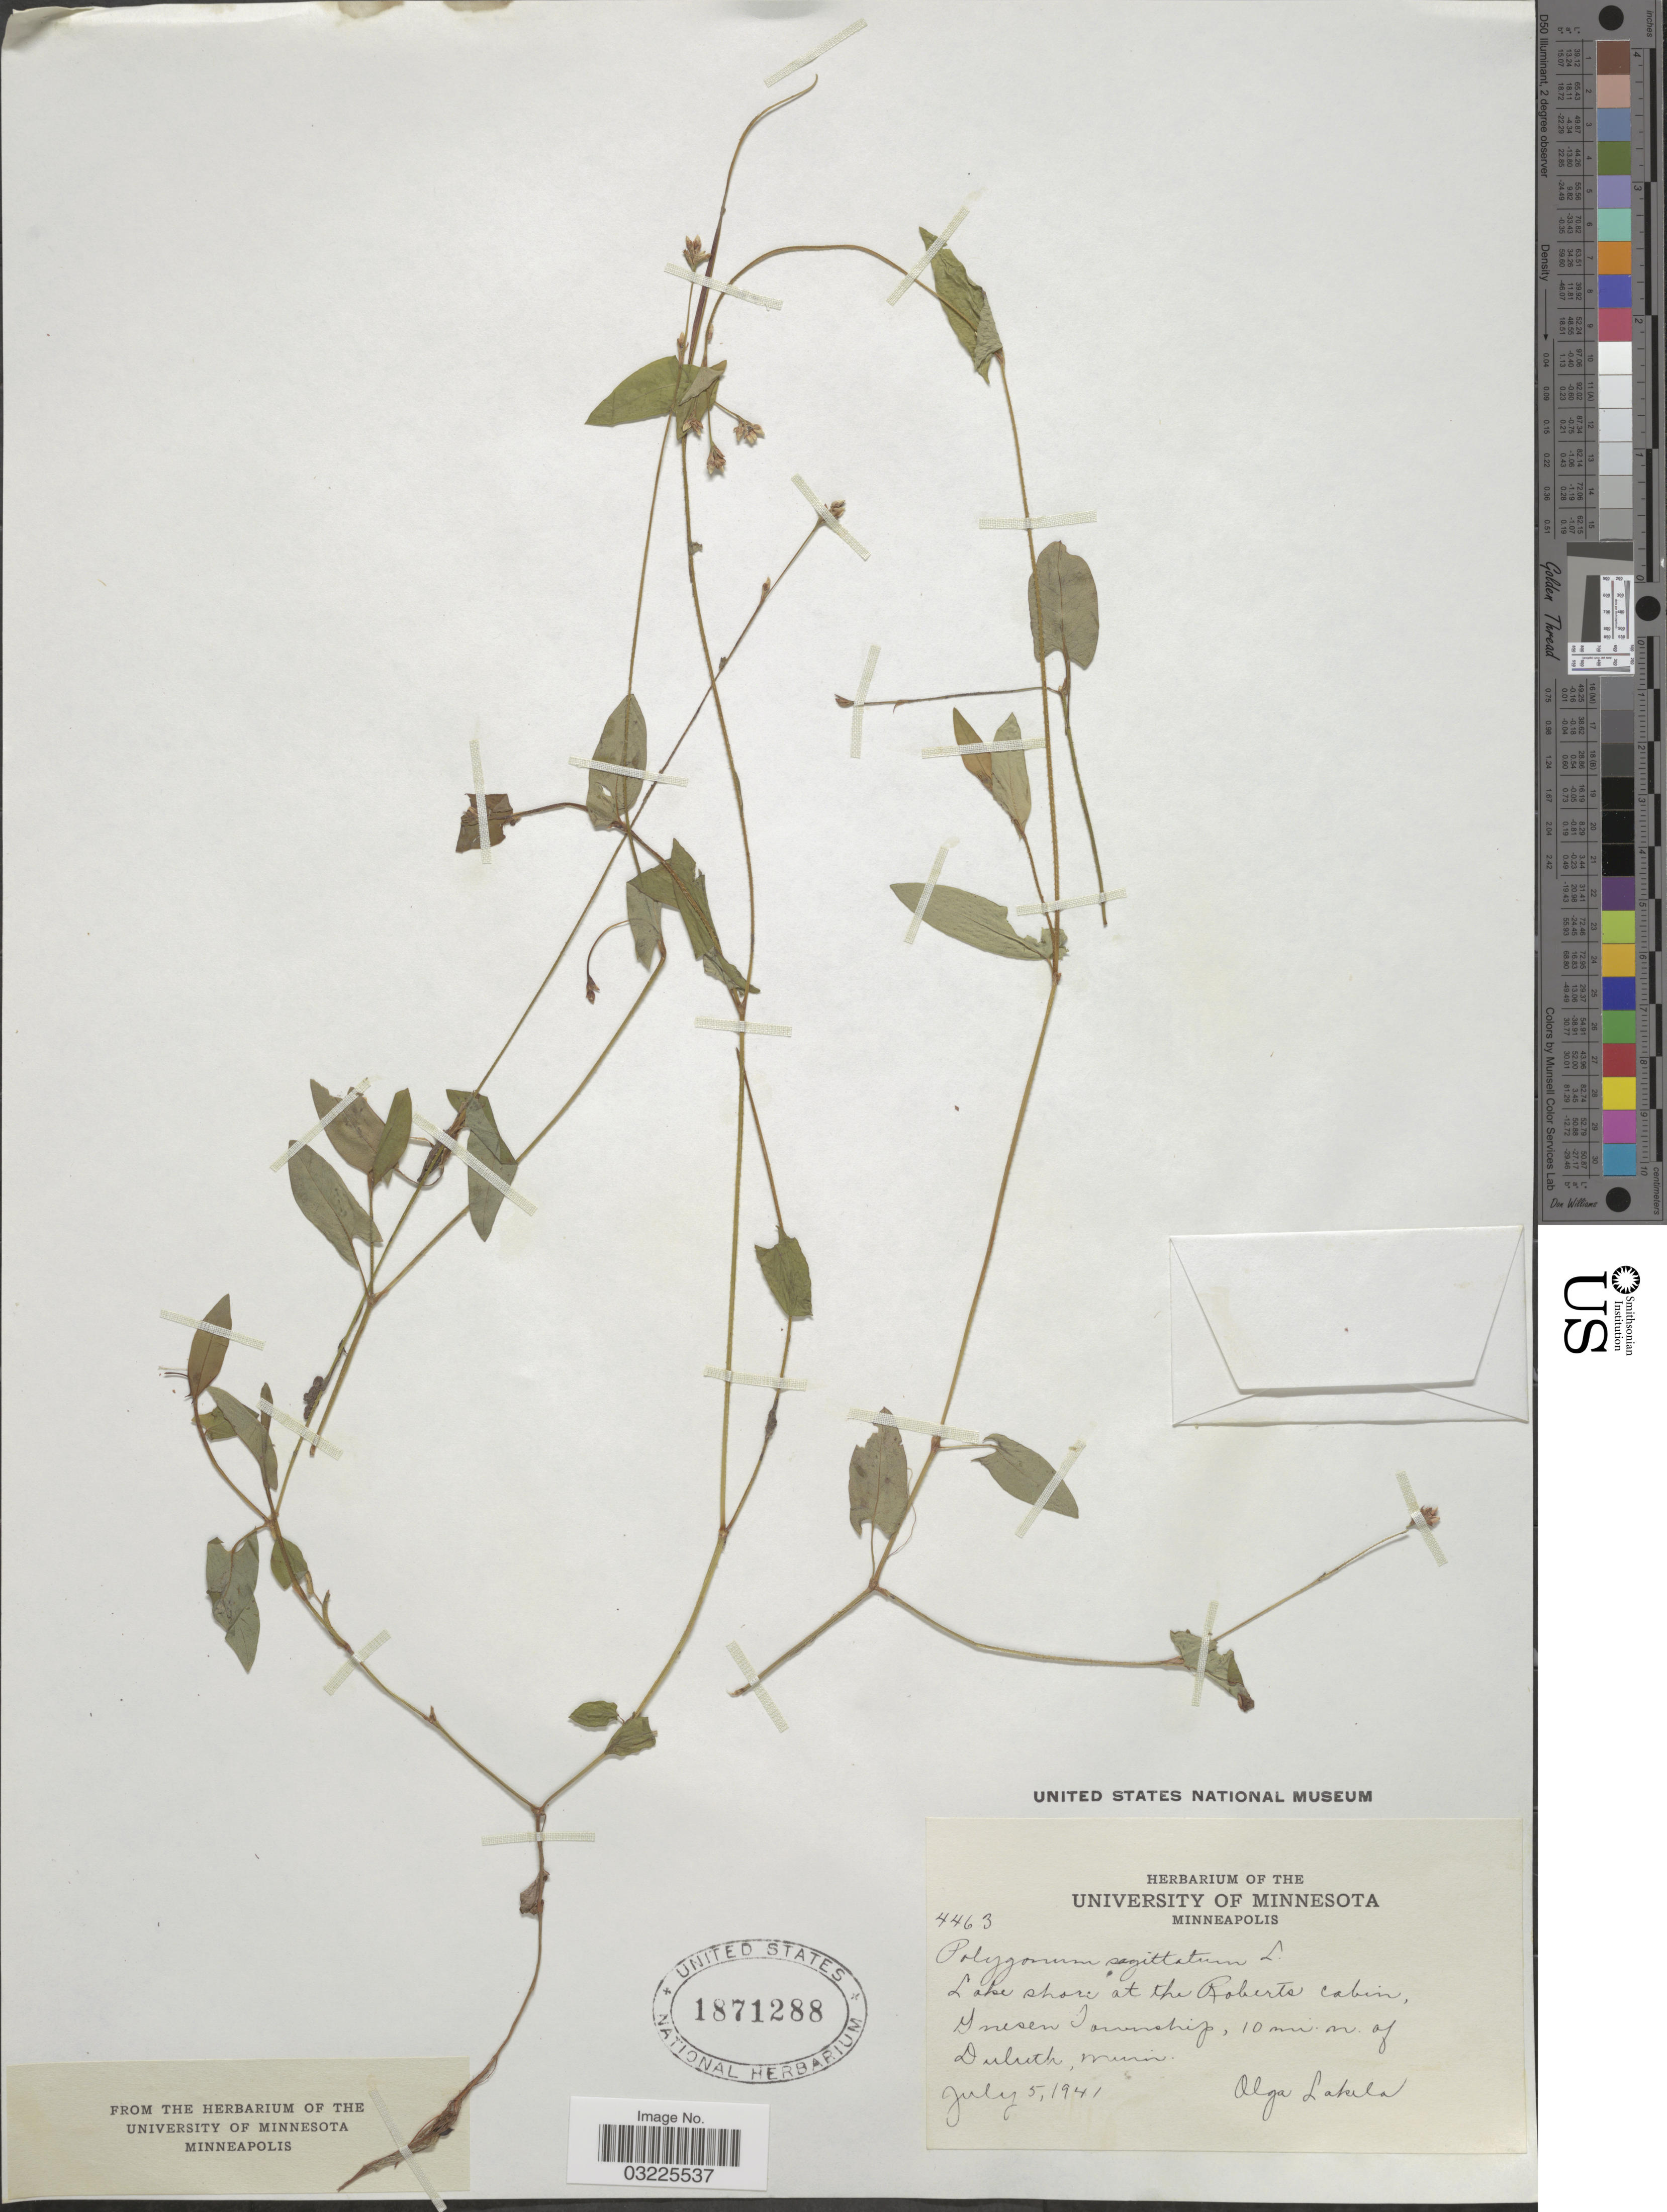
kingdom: Plantae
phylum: Tracheophyta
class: Magnoliopsida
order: Caryophyllales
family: Polygonaceae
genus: Persicaria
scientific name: Persicaria sagittata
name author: (L.) H. Gross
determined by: Atha, D. E.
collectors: O. K. Lakela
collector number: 4463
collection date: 1941-07-05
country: United States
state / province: Minnesota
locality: Lake shore at the Roberts cabin, Gnesen Township, 10 mi. n. of Duluth.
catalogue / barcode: US 1871288